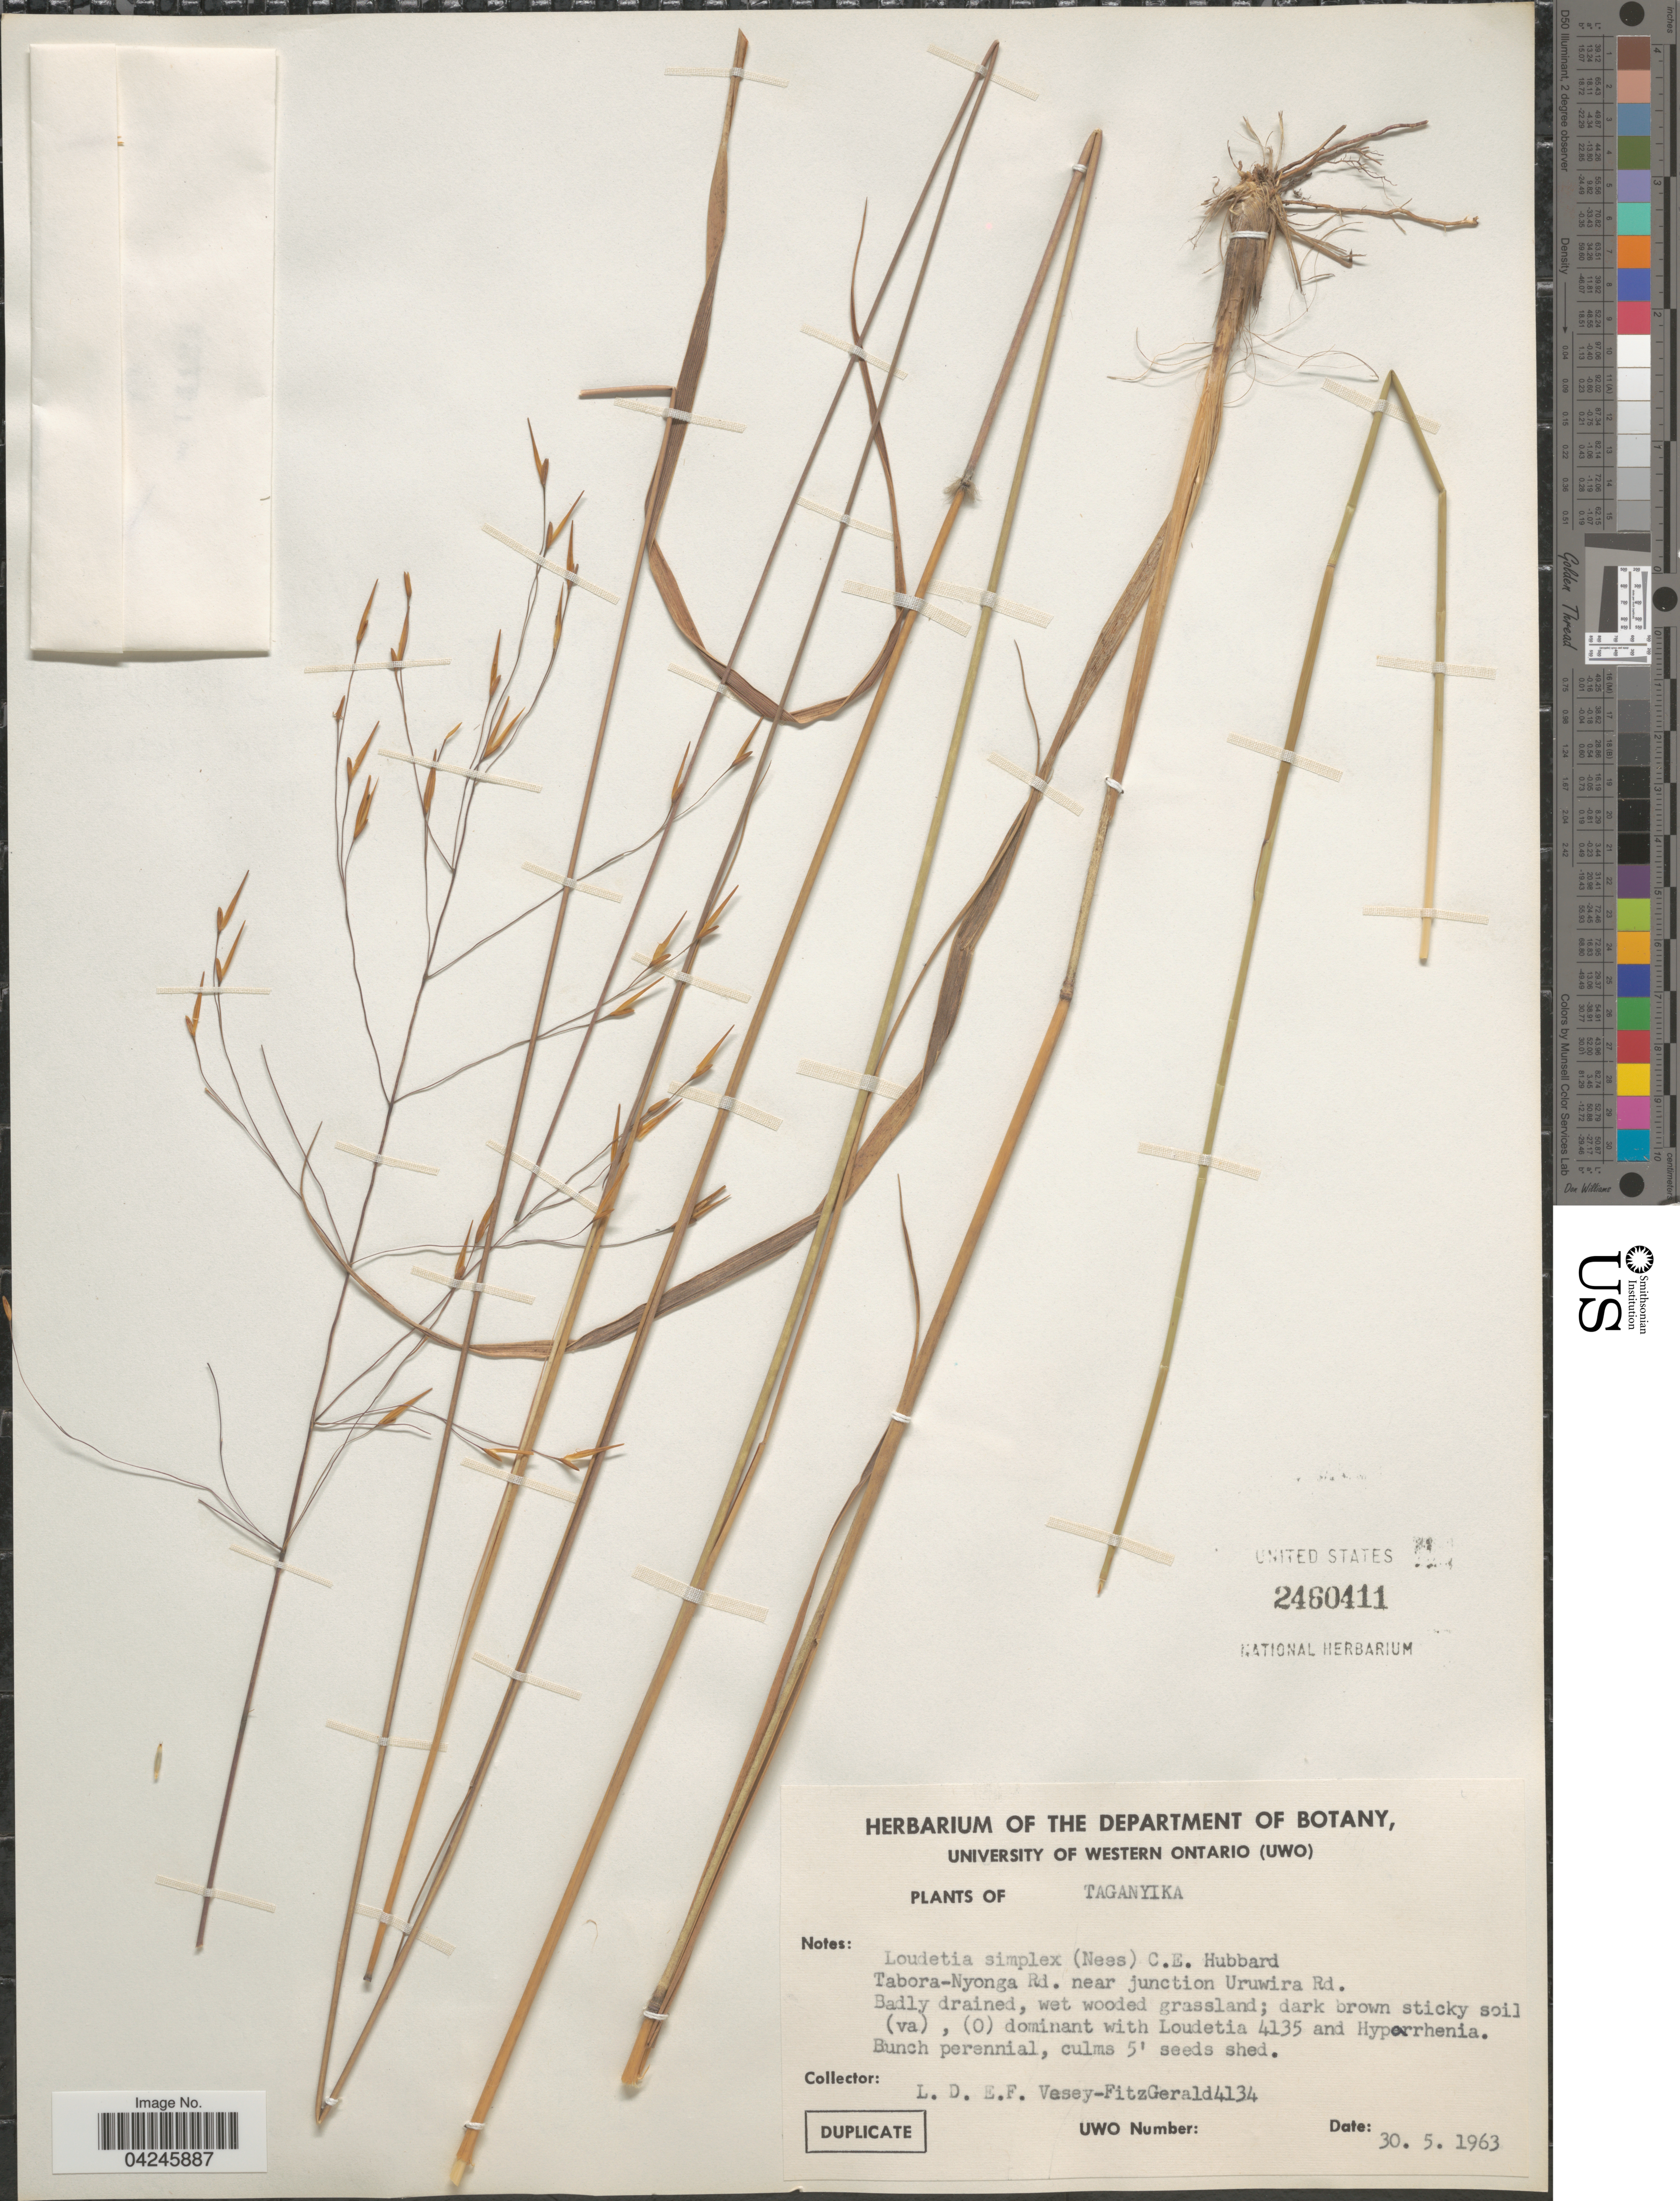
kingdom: Plantae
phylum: Tracheophyta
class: Liliopsida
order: Poales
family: Poaceae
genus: Loudetia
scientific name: Loudetia simplex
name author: (Nees) C.E. Hubb.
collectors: L. Vesey-Fitzgerald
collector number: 4134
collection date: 1963-05-30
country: Tanzania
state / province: Tabora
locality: Taganyika. Tabora-Nyonga Rd. near junction Uruwira Rd. Badly drained, wet wooded grassland.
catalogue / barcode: US 2460411